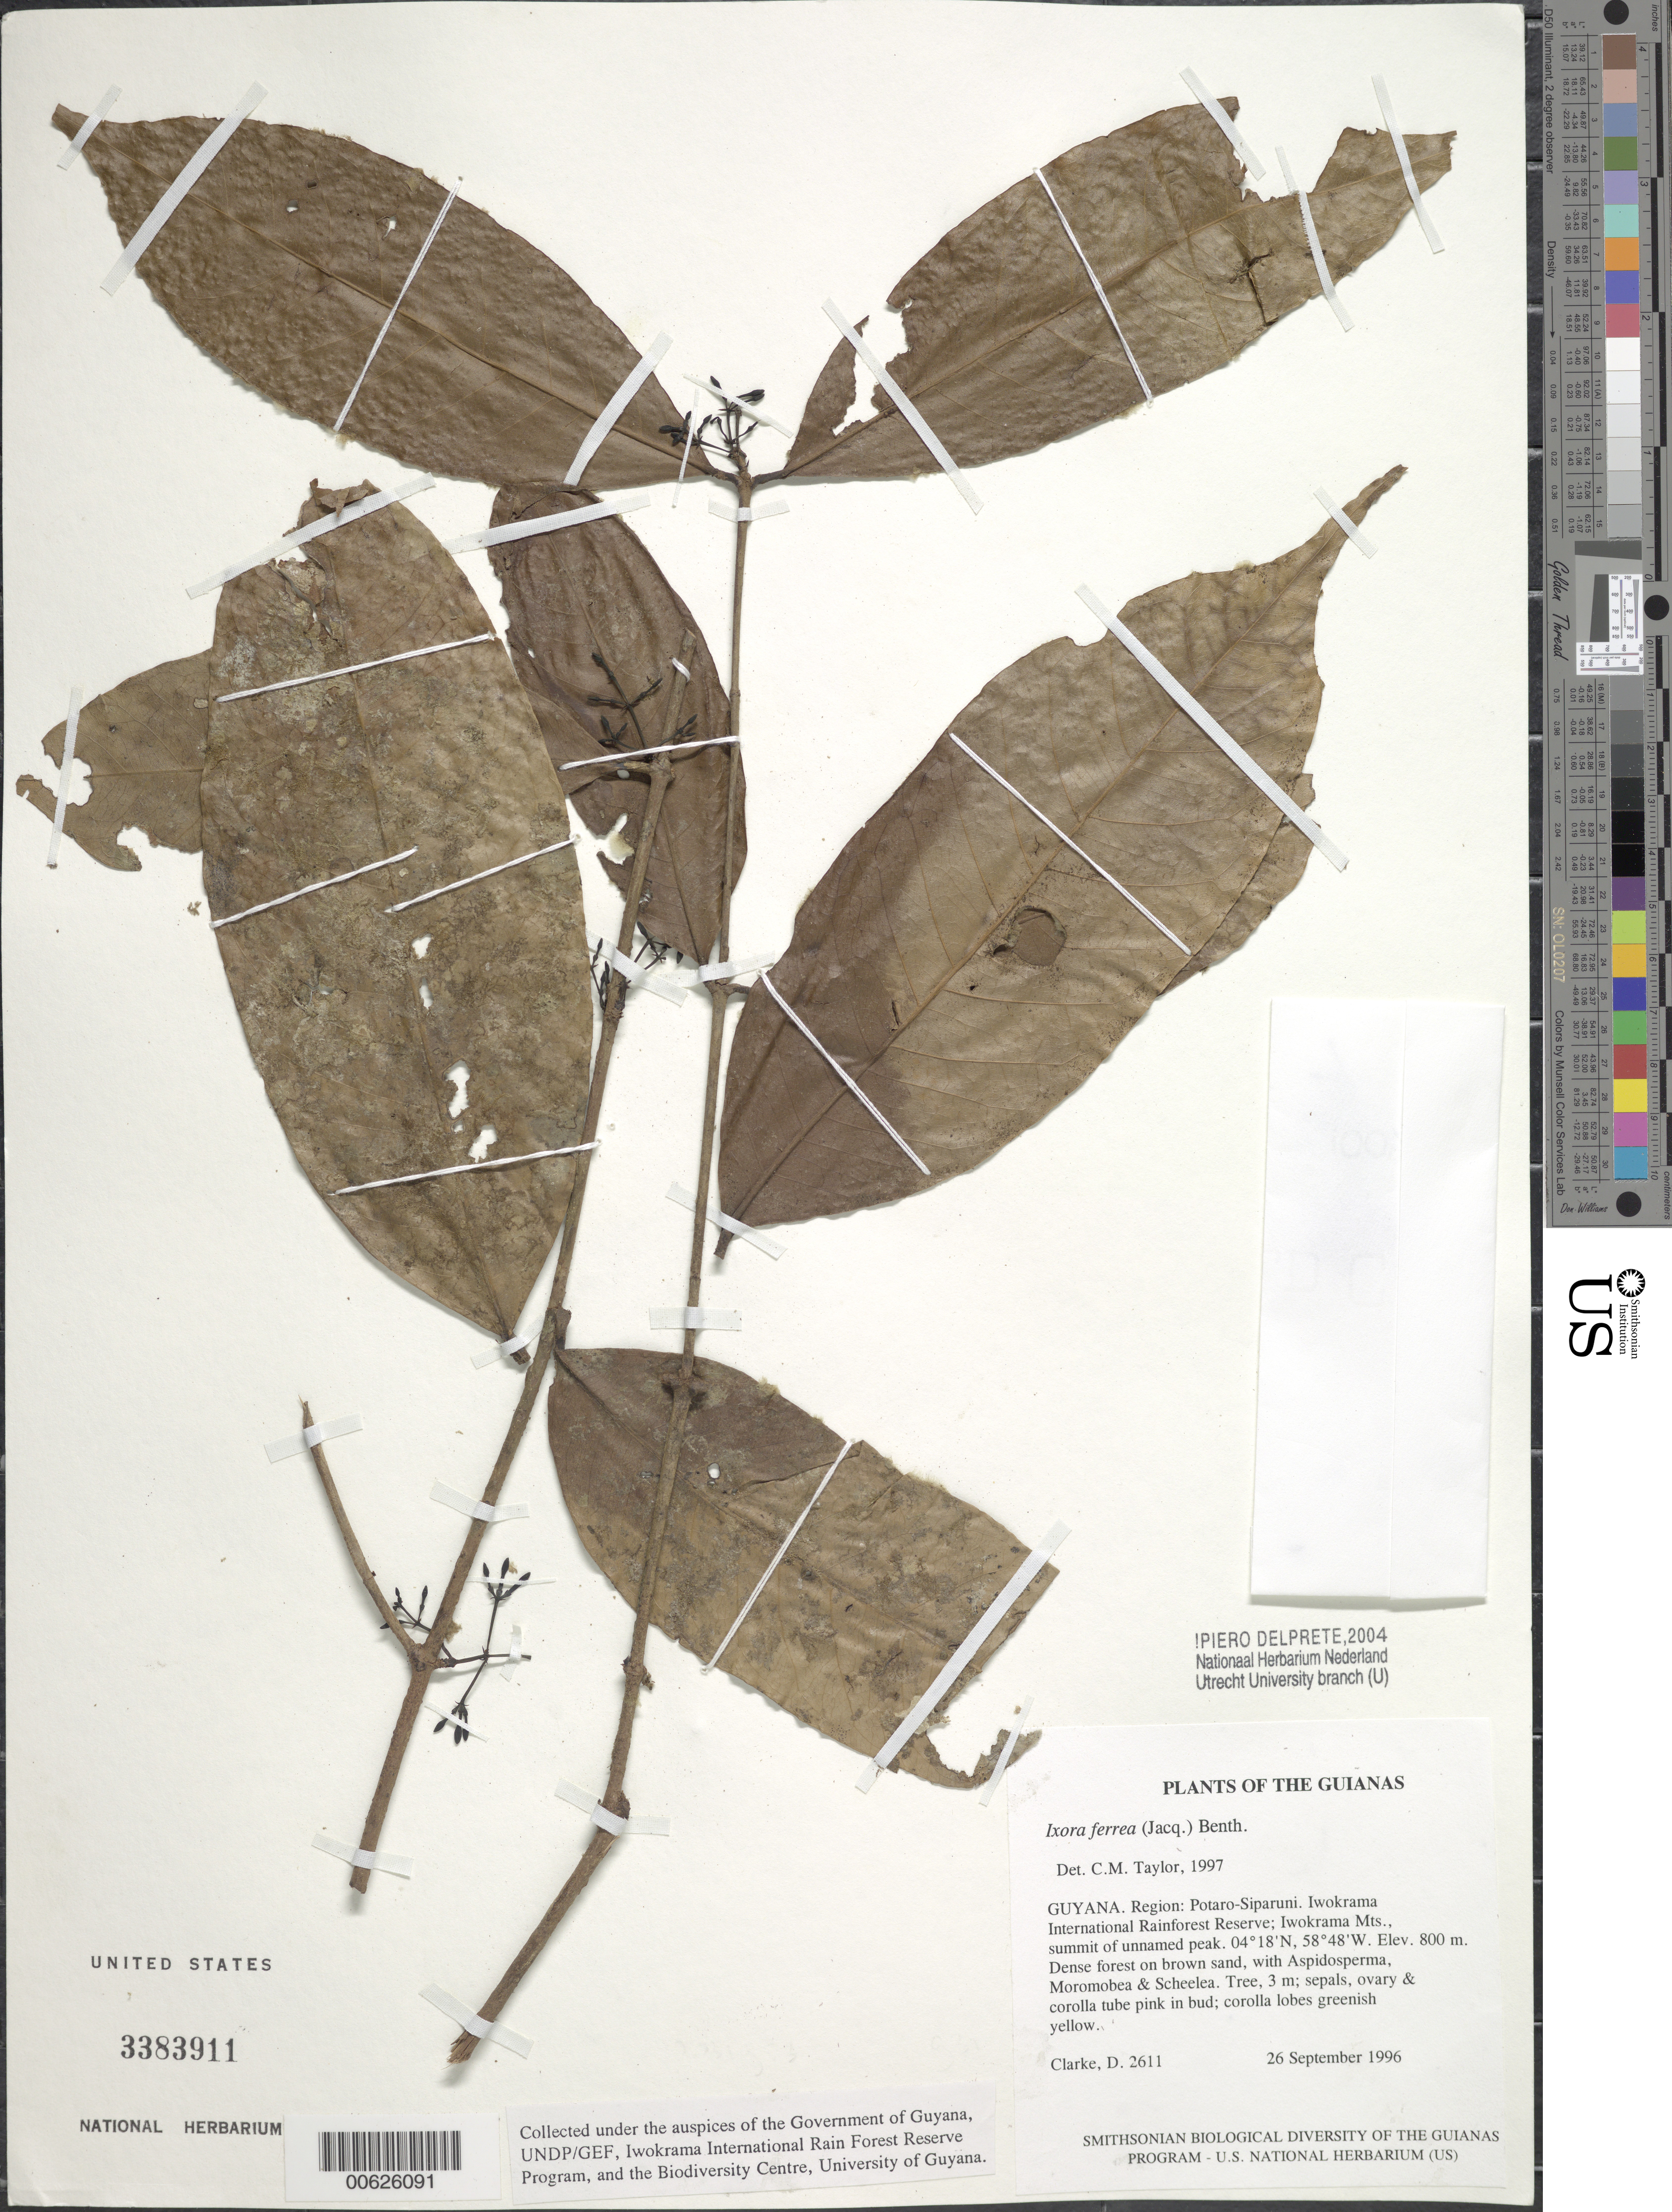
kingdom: Plantae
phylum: Tracheophyta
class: Magnoliopsida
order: Gentianales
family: Rubiaceae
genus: Ixora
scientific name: Ixora ferrea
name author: (Jacq.) Benth.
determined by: Delprete, P. G., Herb. de Guyane Cay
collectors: H. D. Clarke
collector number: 2611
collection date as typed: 26 September 1996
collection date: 1996-09-26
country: Guyana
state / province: Potaro-Siparuni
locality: Iwokrama International Rainforest Reserve; Iwokrama Mts., summit of unnamed peak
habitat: Dense forest on brown sand, with Aspidosperma, Moronobea & Scheelea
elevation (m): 800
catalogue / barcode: US 3383911-2